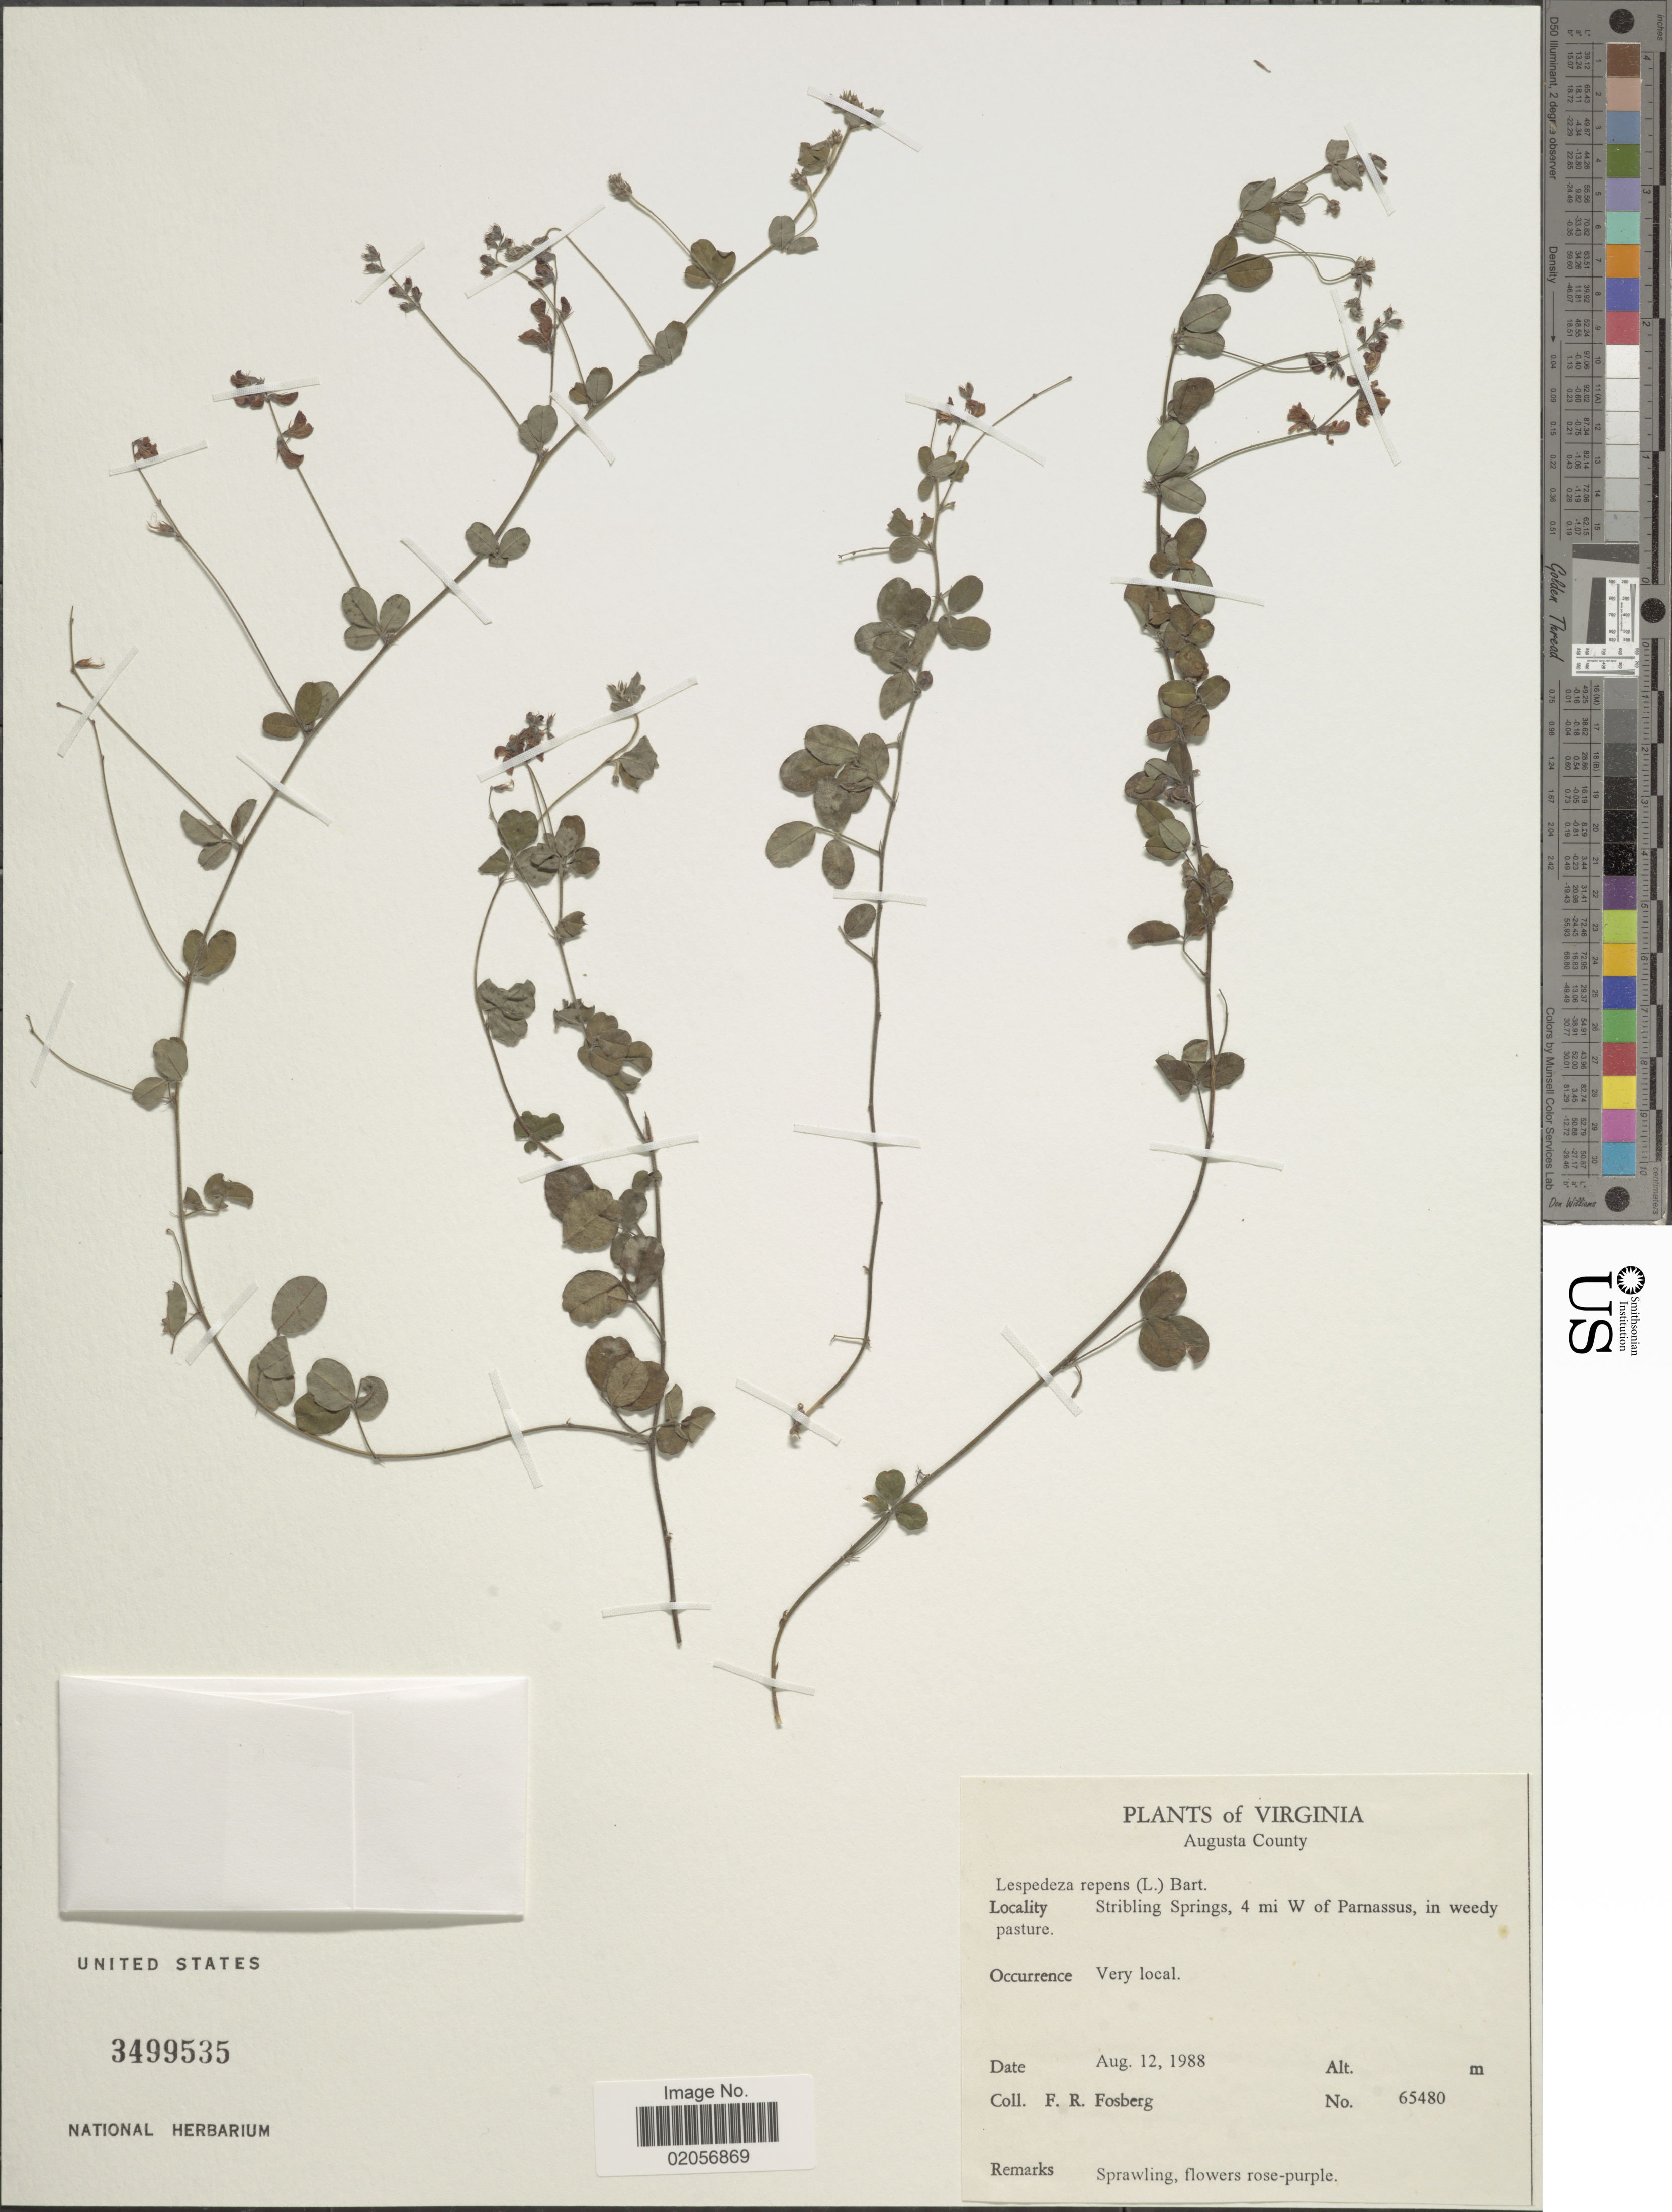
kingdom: Plantae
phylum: Tracheophyta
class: Magnoliopsida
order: Fabales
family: Fabaceae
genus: Lespedeza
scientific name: Lespedeza repens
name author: (L.) W.P.C. Barton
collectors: F. R. Fosberg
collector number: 65480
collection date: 1988-08-12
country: United States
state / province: Virginia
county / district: Augusta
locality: Augusta County. Stribling Springs, 4 mi W of Parnassus, in weedy pasture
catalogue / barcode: US 3499535